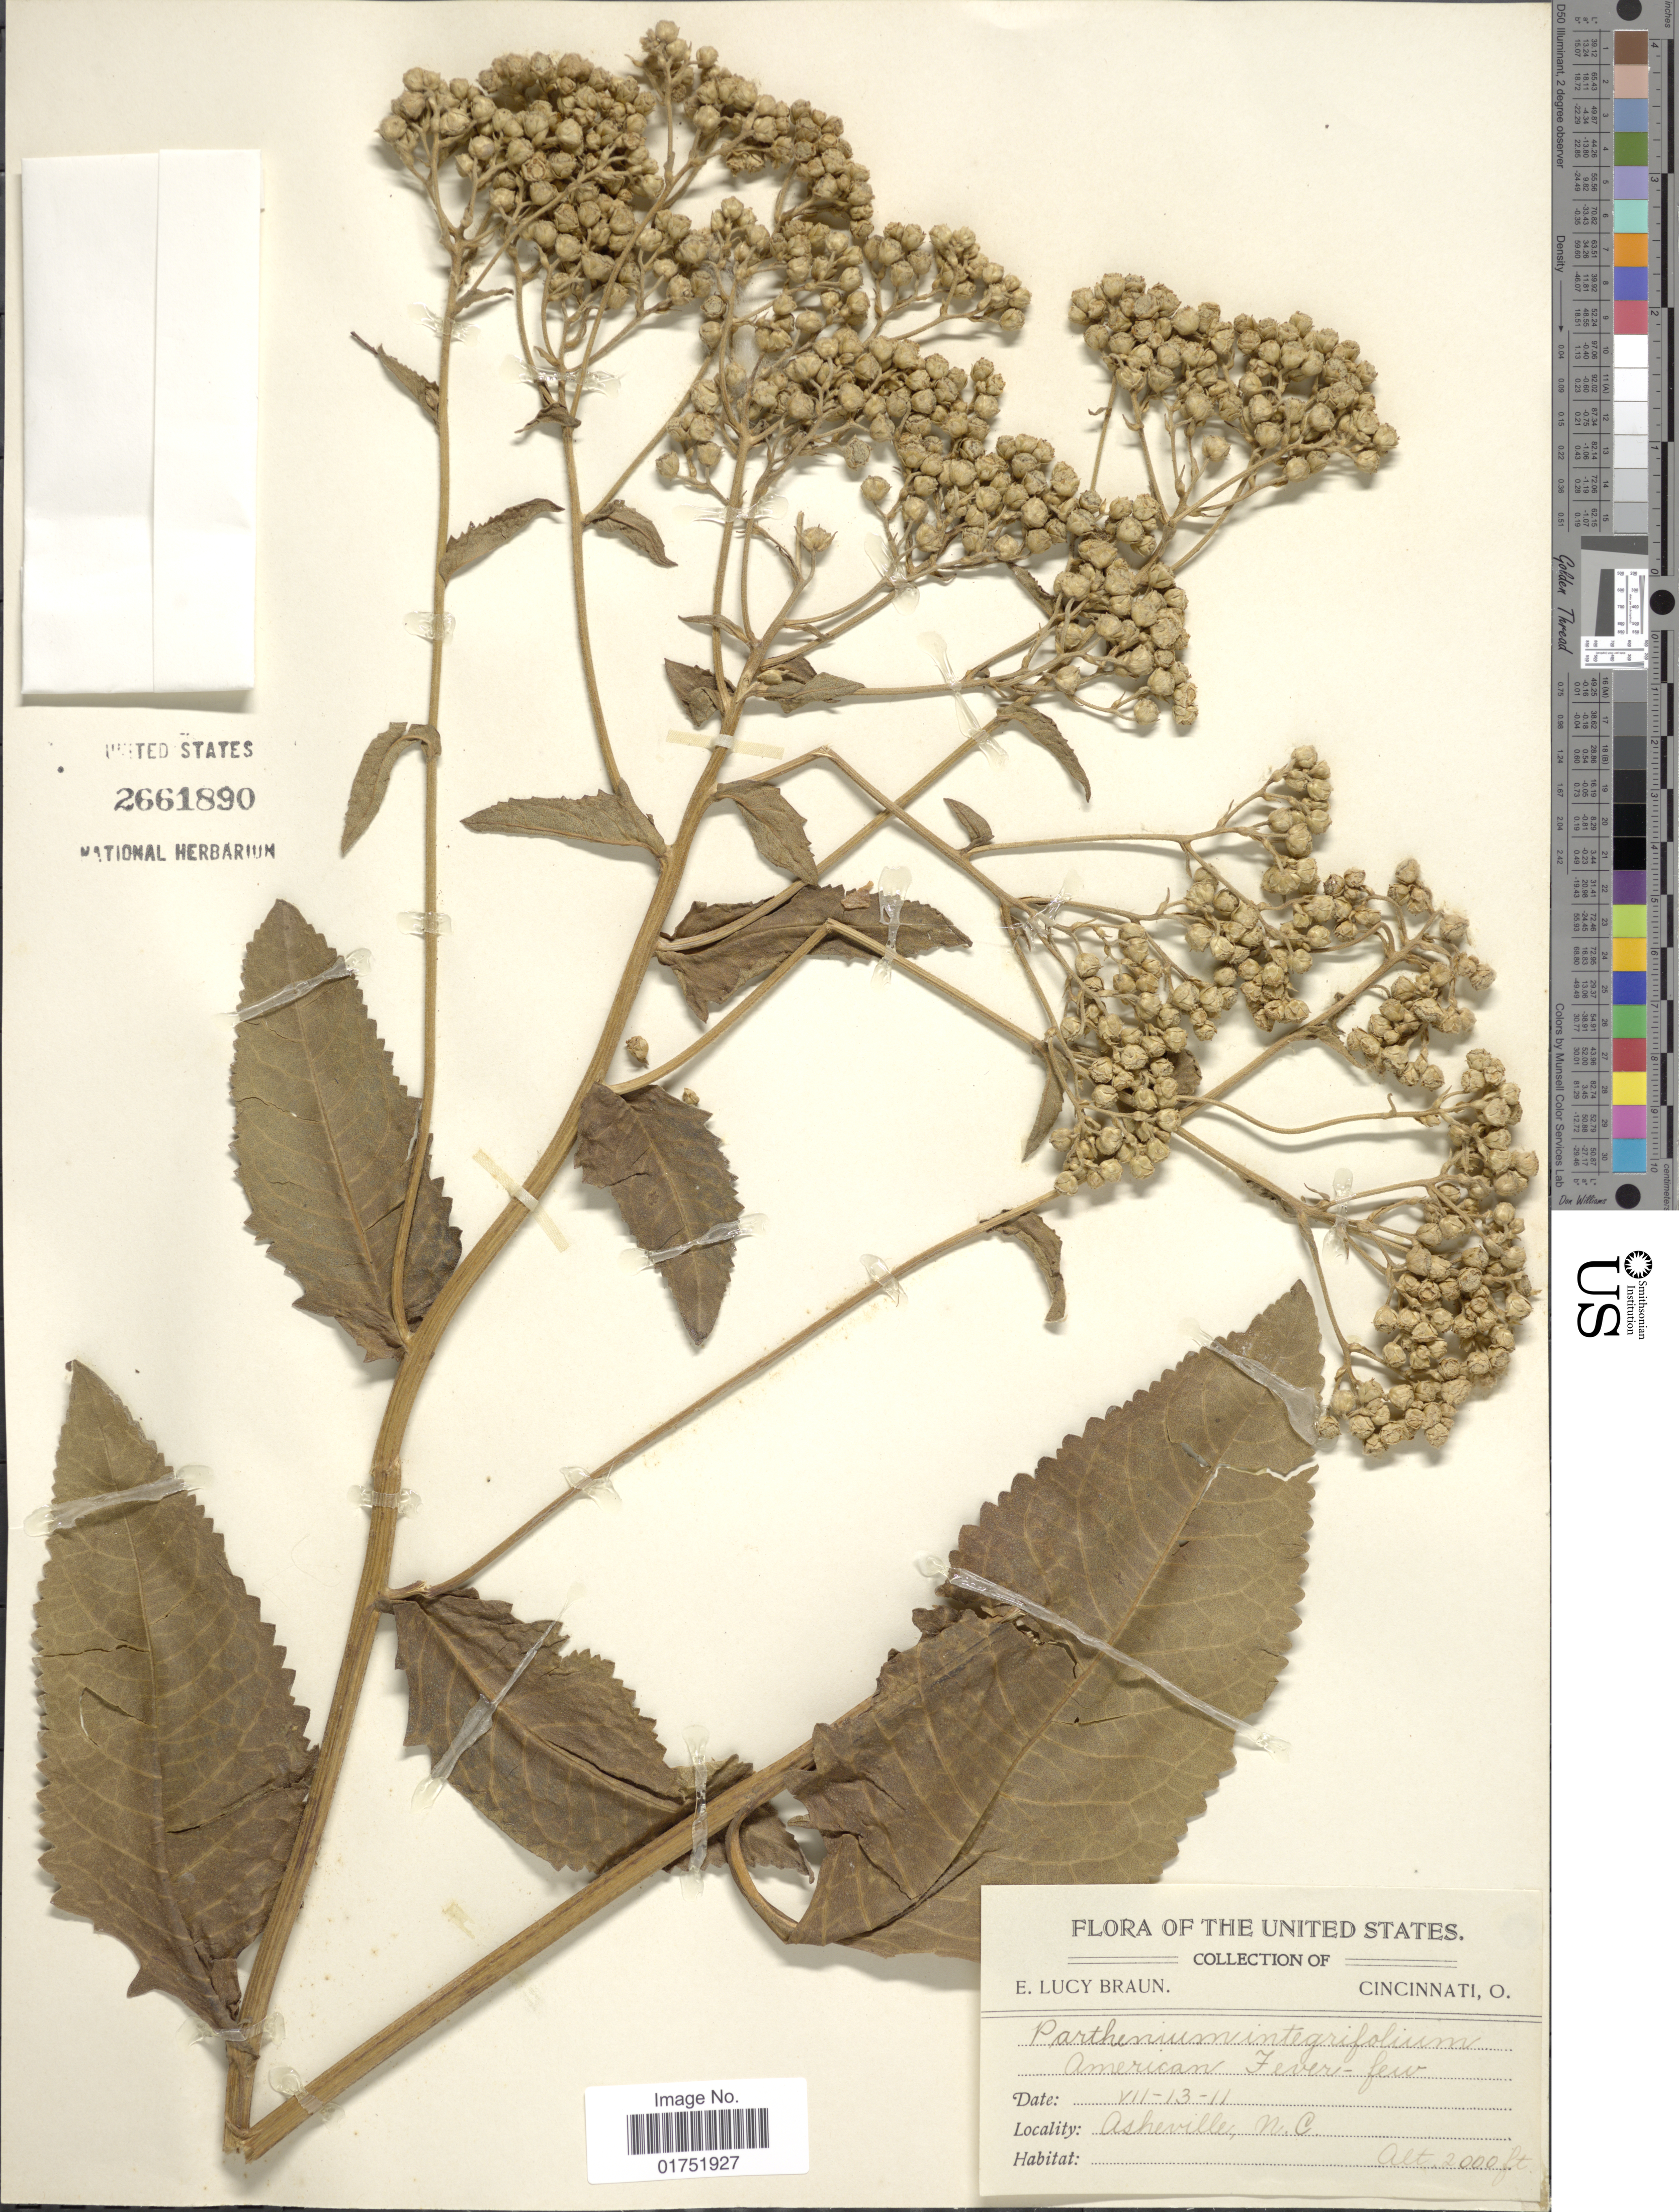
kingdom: Plantae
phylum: Tracheophyta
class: Magnoliopsida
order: Asterales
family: Asteraceae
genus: Parthenium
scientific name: Parthenium integrifolium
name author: L.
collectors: E. L. Braun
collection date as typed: Transcribed d/m/y: 13/7/11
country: United States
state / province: North Carolina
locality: The United States, Asheville, N. C.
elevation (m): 610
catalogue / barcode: US 2661890